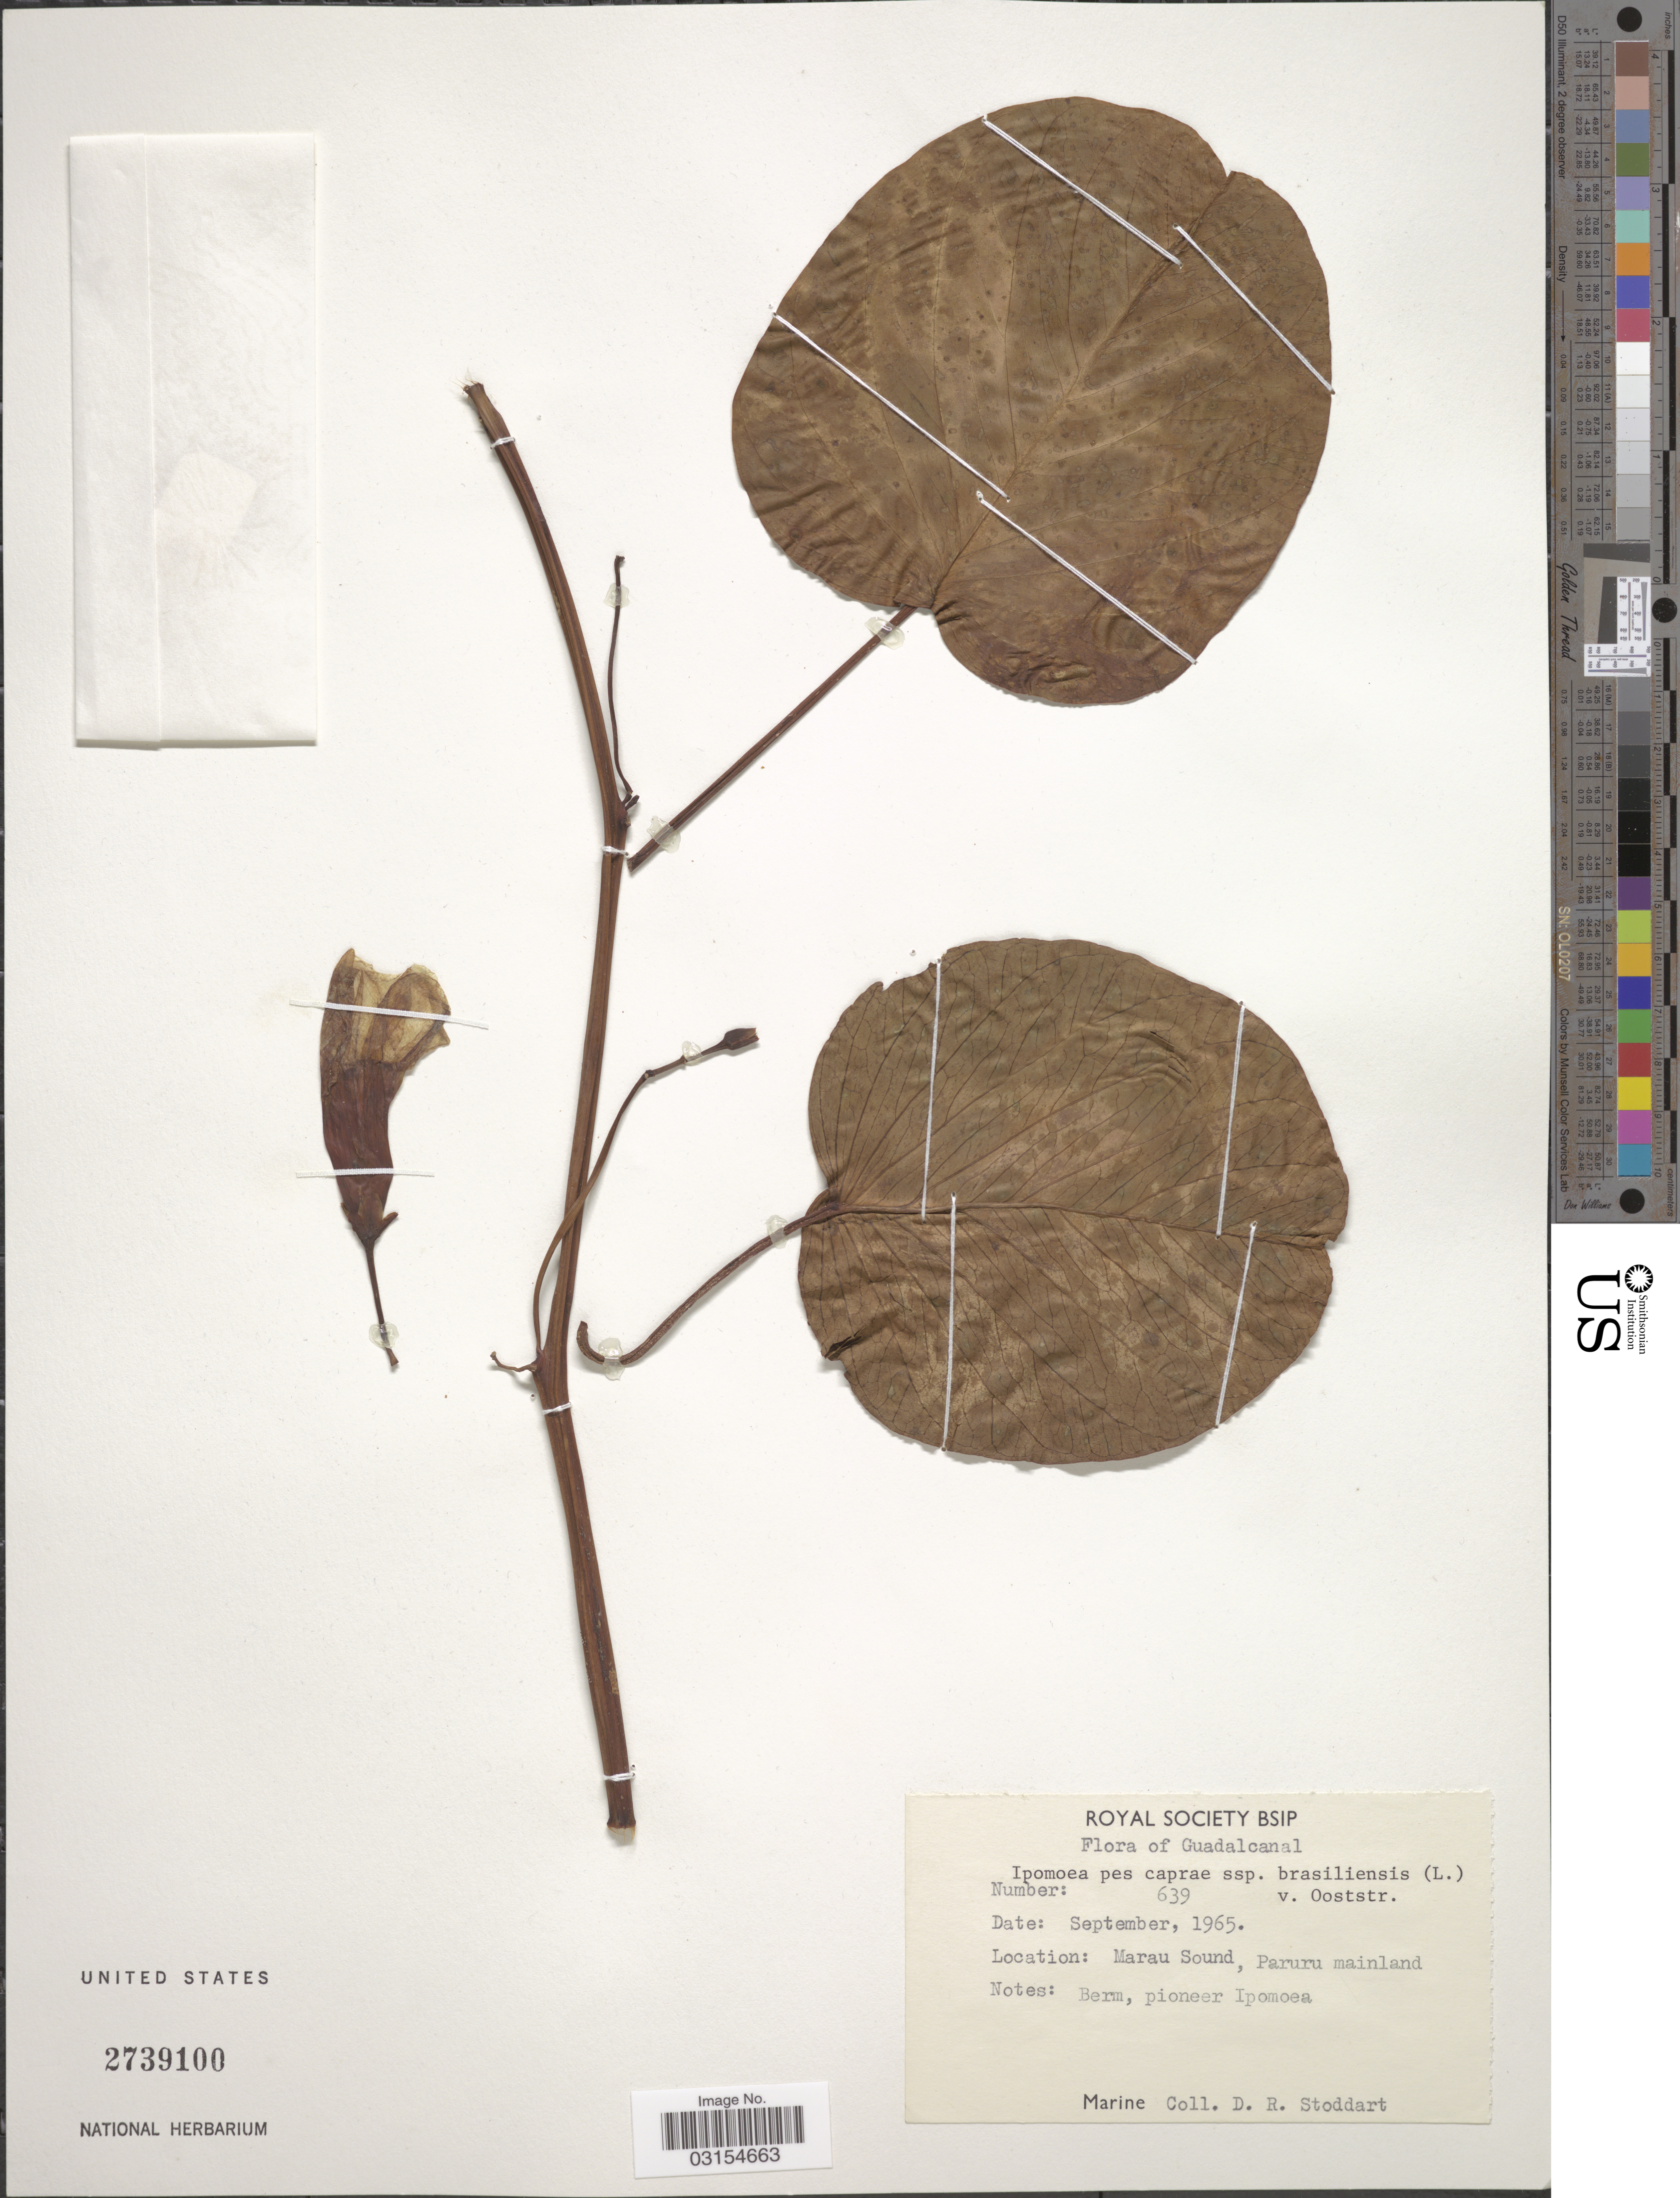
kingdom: Plantae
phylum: Tracheophyta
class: Magnoliopsida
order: Solanales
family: Convolvulaceae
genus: Ipomoea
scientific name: Ipomoea pes-caprae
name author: (L.) R. Br.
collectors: D. R. Stoddart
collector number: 639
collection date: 1965-09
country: Solomon Islands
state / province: Solomon Islands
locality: Guadacanal, Marau Sound, Paruru mainland.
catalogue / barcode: US 2739100